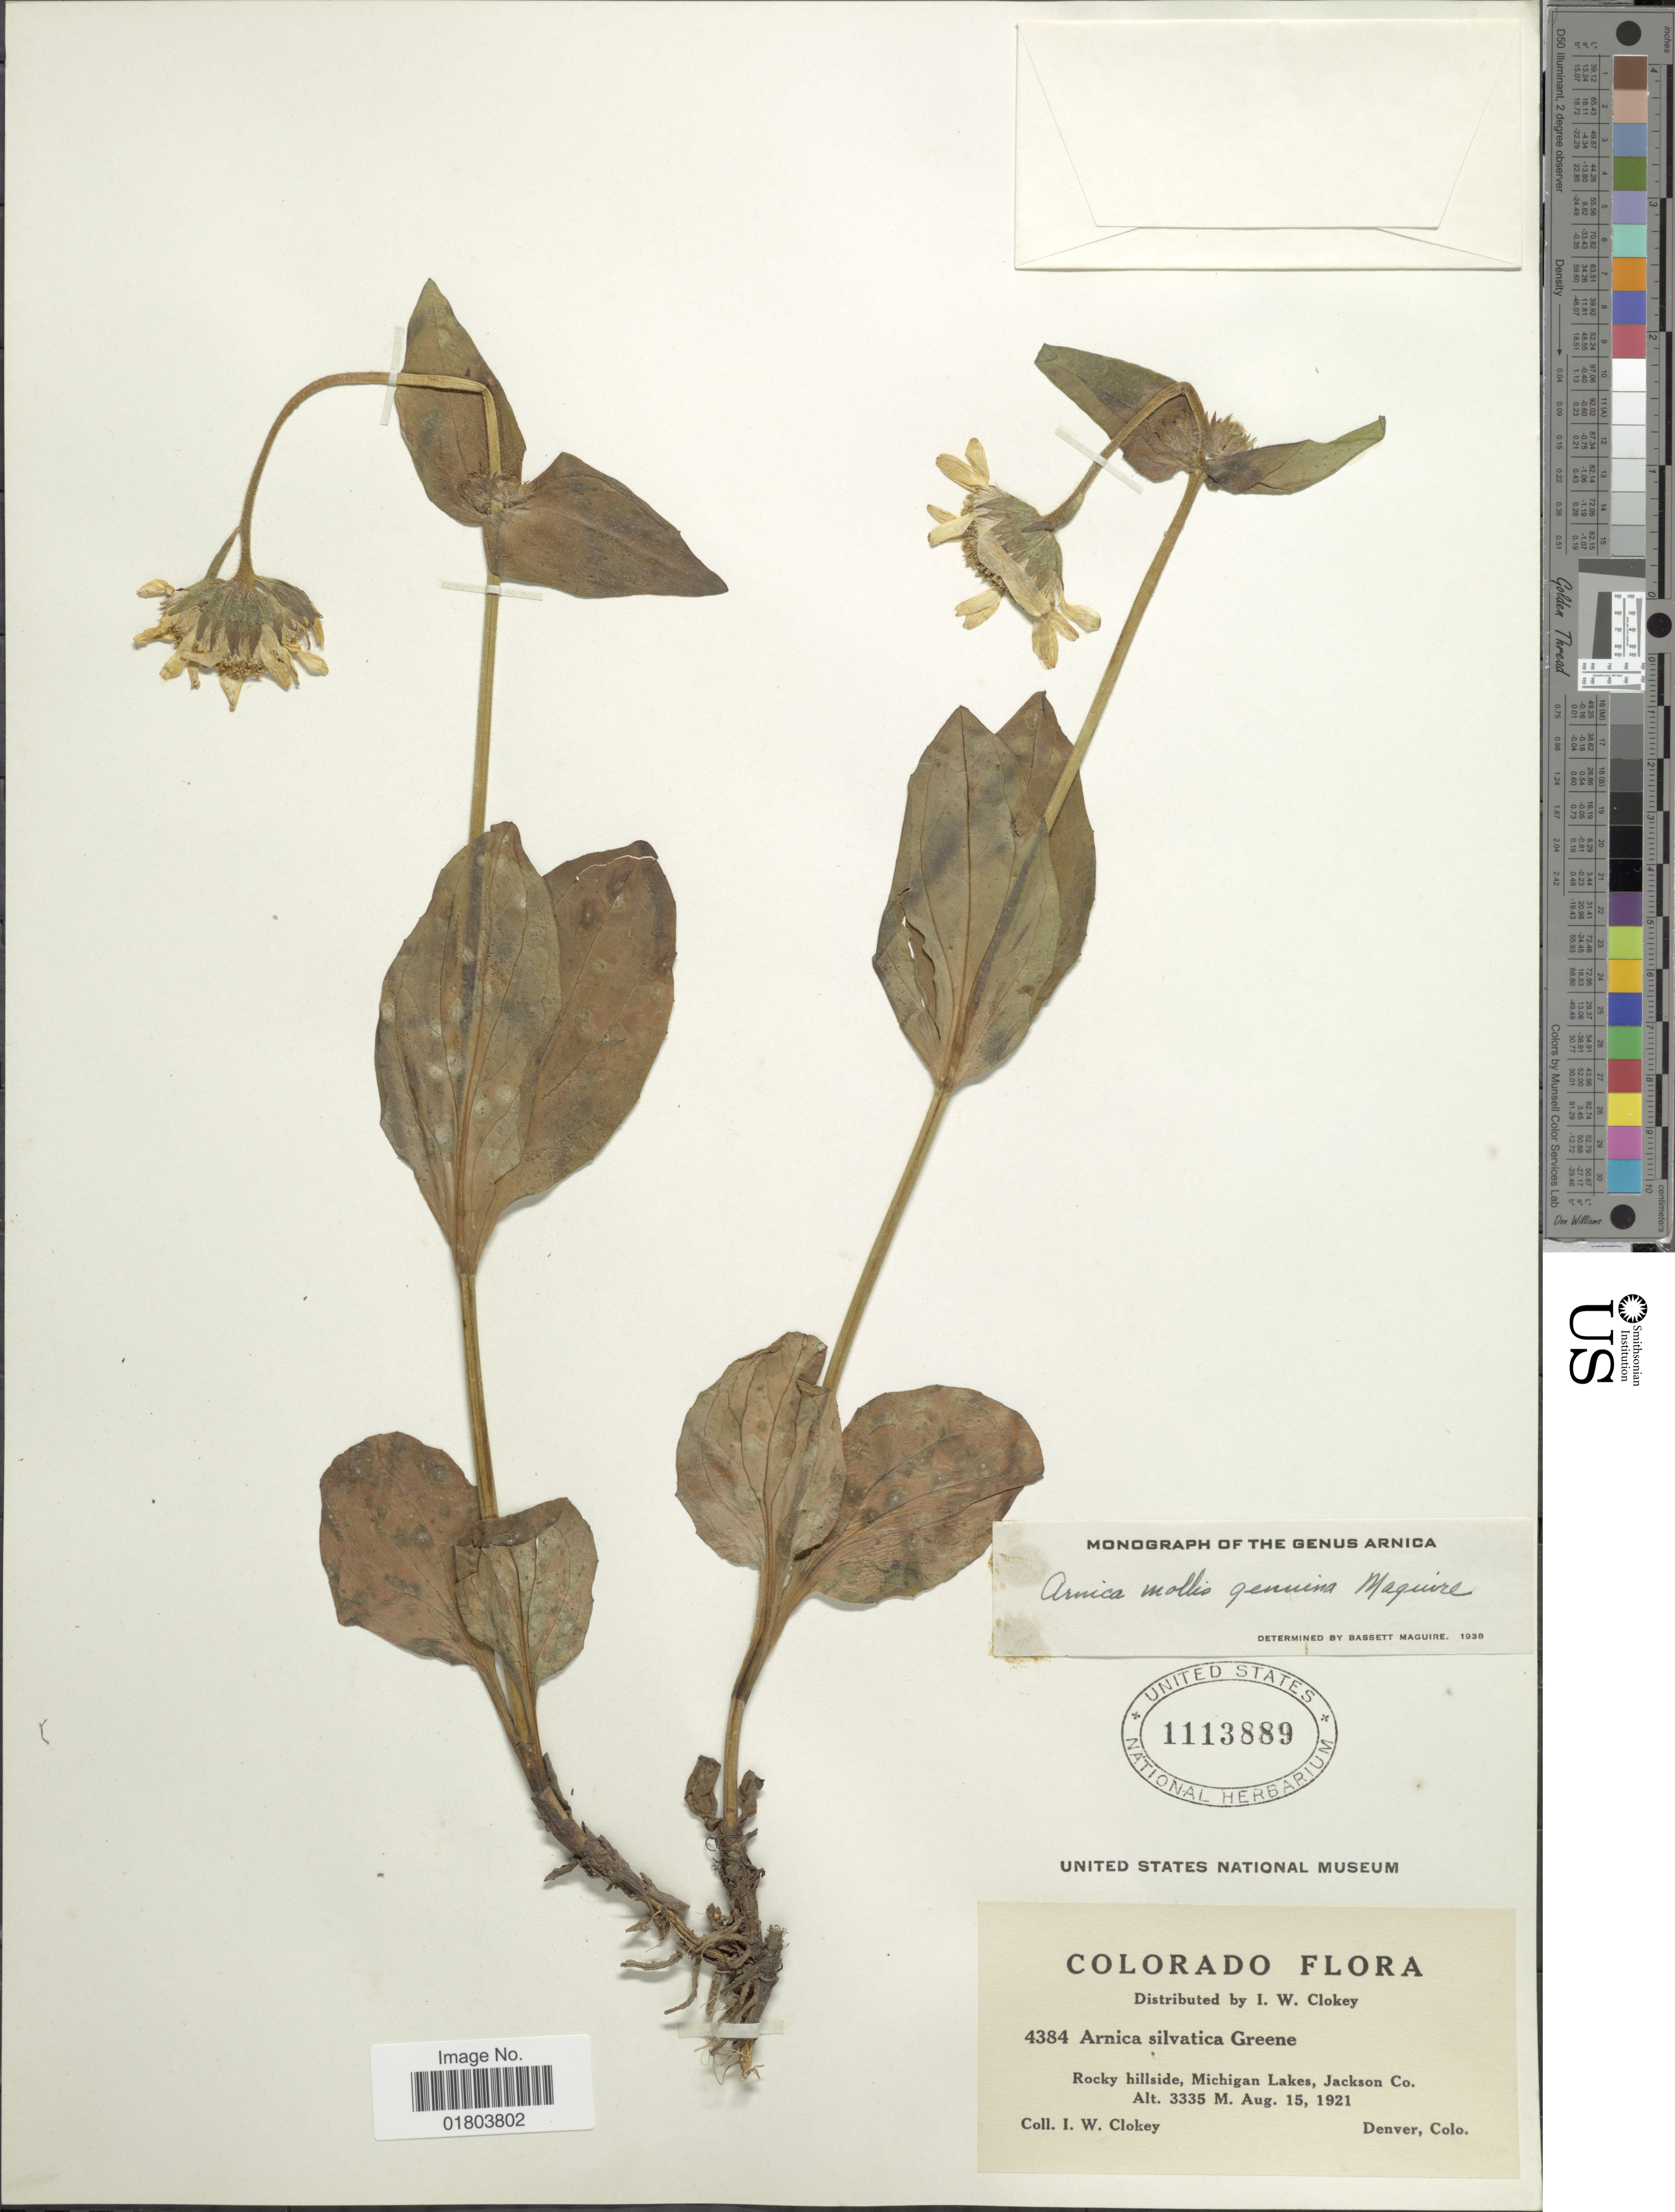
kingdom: Plantae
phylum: Tracheophyta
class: Magnoliopsida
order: Asterales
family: Asteraceae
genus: Arnica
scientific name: Arnica mollis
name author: Hook.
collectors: I. W. Clokey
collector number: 4384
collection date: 1921-08-15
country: United States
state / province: Colorado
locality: Rocky hillside, Michigan Lakes, Jackson Co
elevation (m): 3335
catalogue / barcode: US 1113889